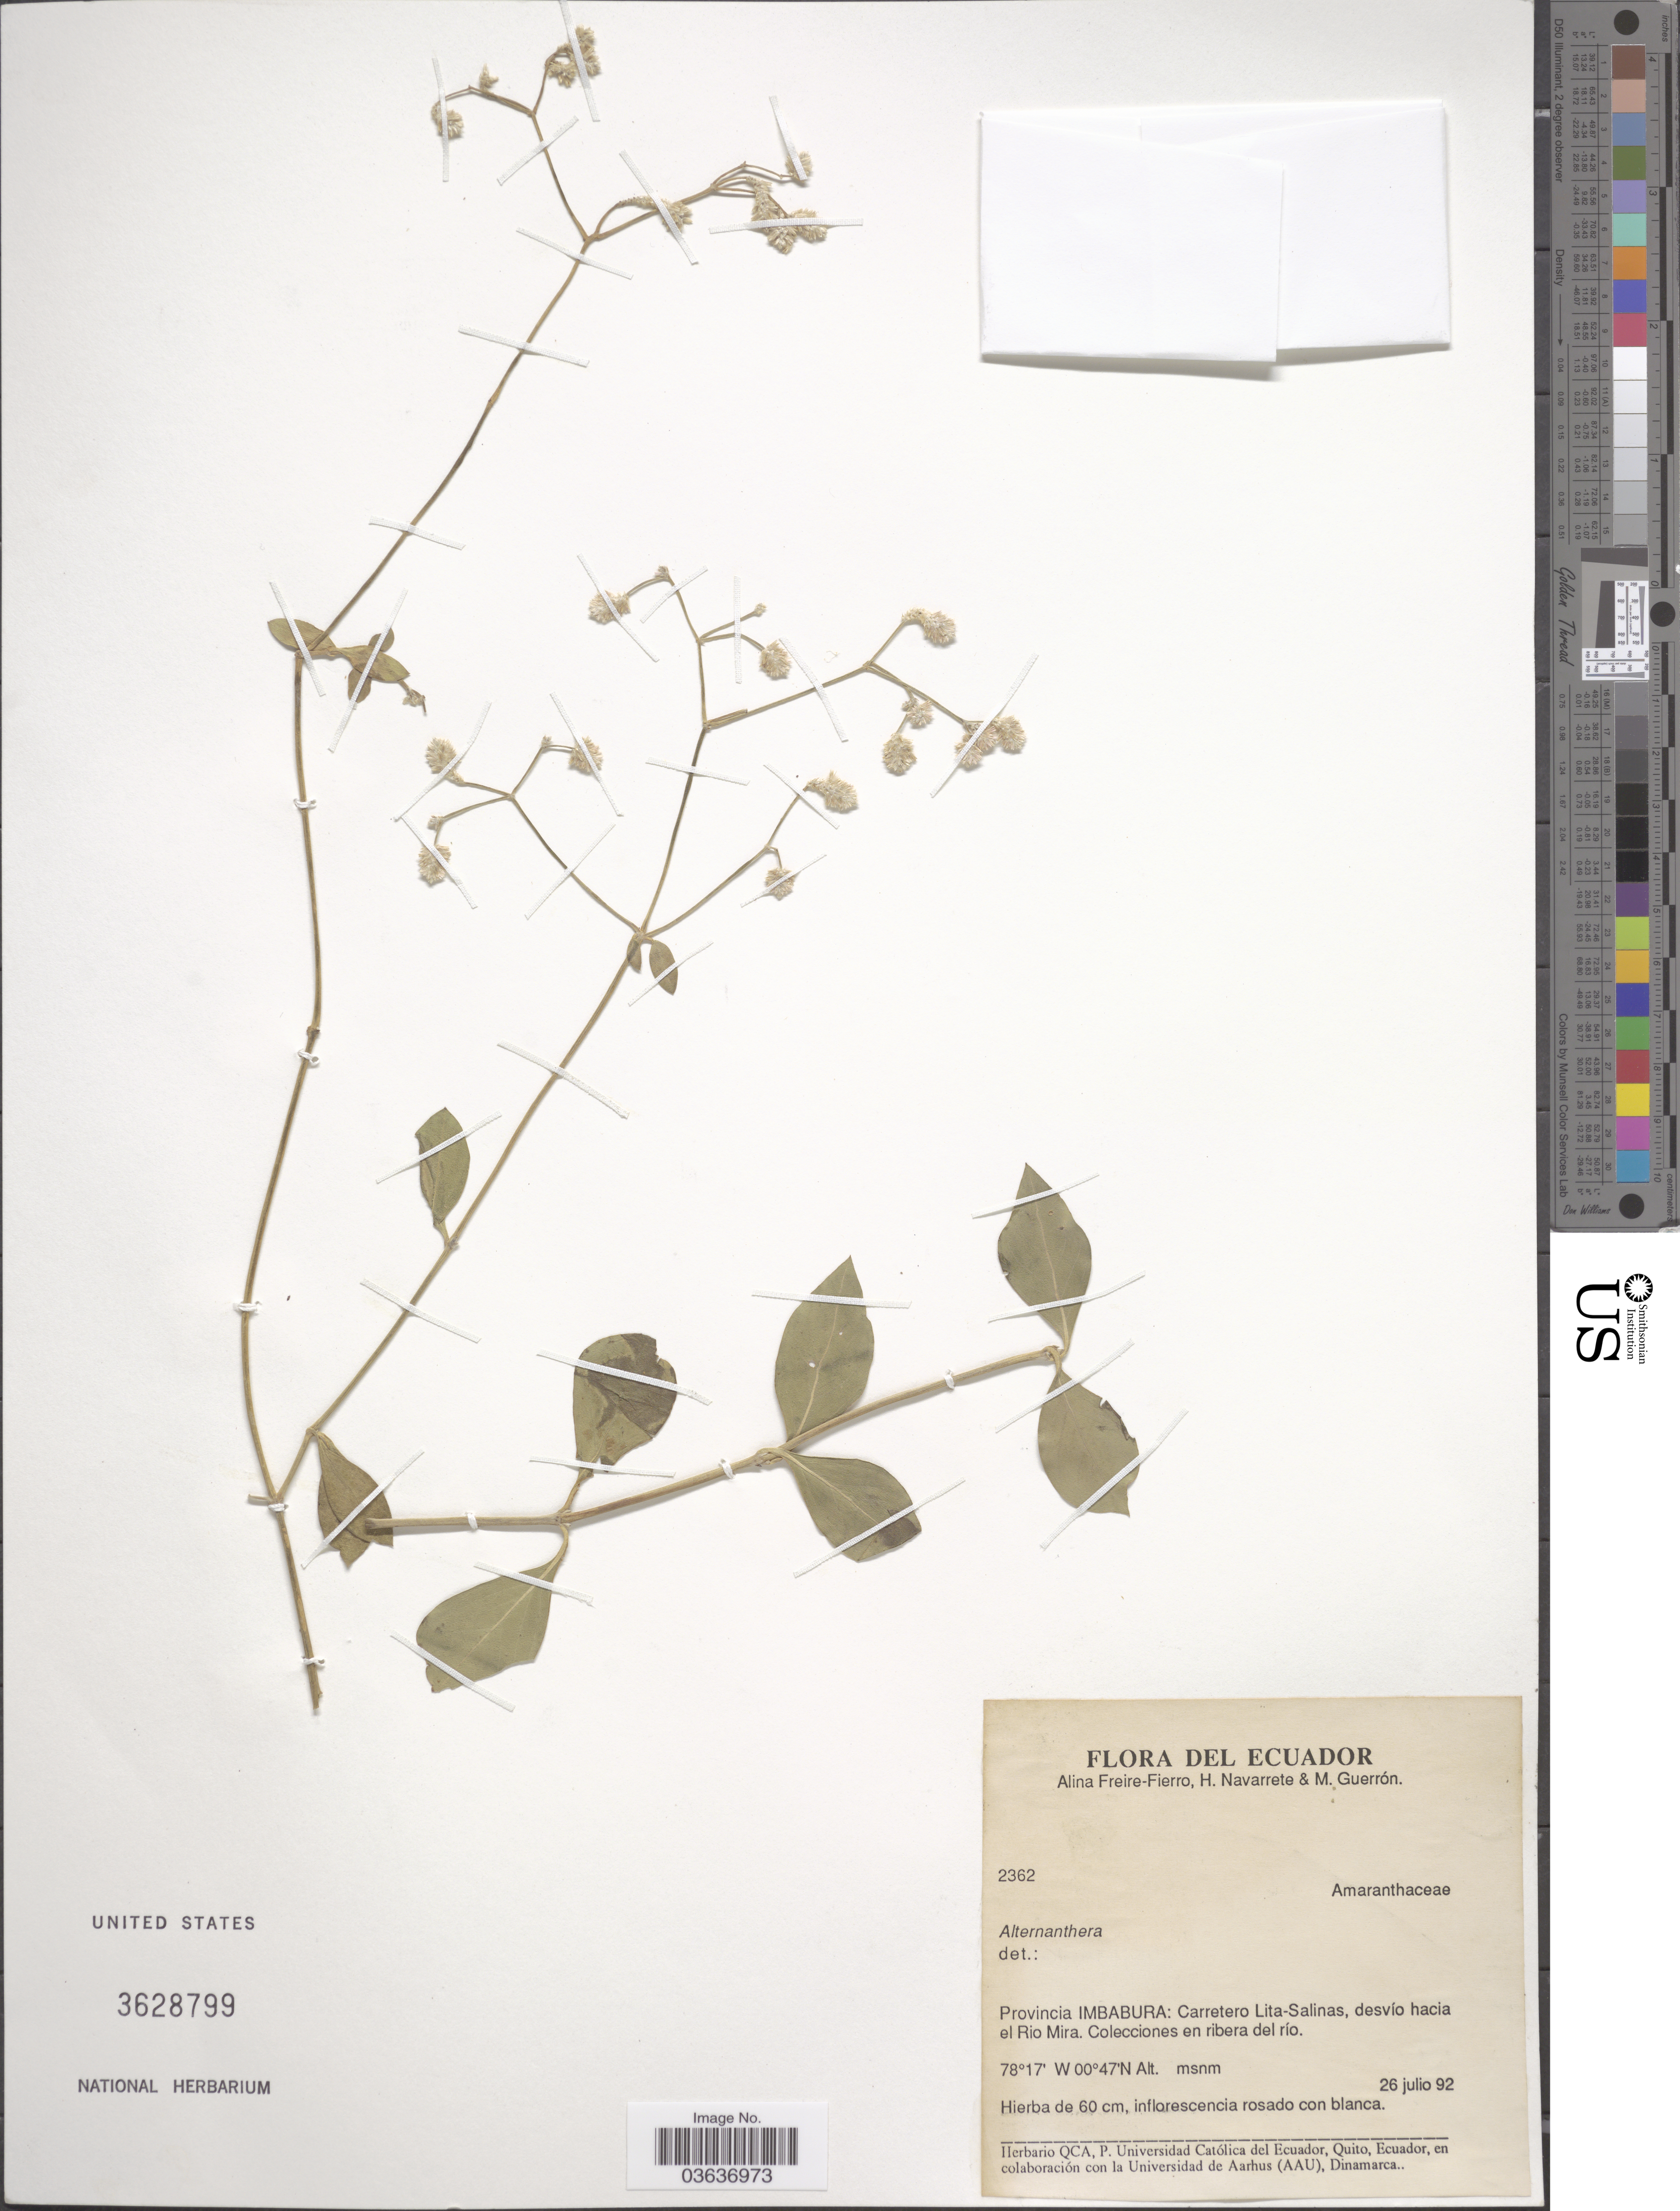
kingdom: Plantae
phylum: Tracheophyta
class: Magnoliopsida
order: Caryophyllales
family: Amaranthaceae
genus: Alternanthera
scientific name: Alternanthera sp.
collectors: A. Freire-Fierro, H. Navarrete & M. Guerron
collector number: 2362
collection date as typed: Transcribed d/m/y: 26/7/92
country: Ecuador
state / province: Imbabura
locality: Carretero Lita-Salinas, desvío hacia el Rio Mira.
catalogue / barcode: US 3628799